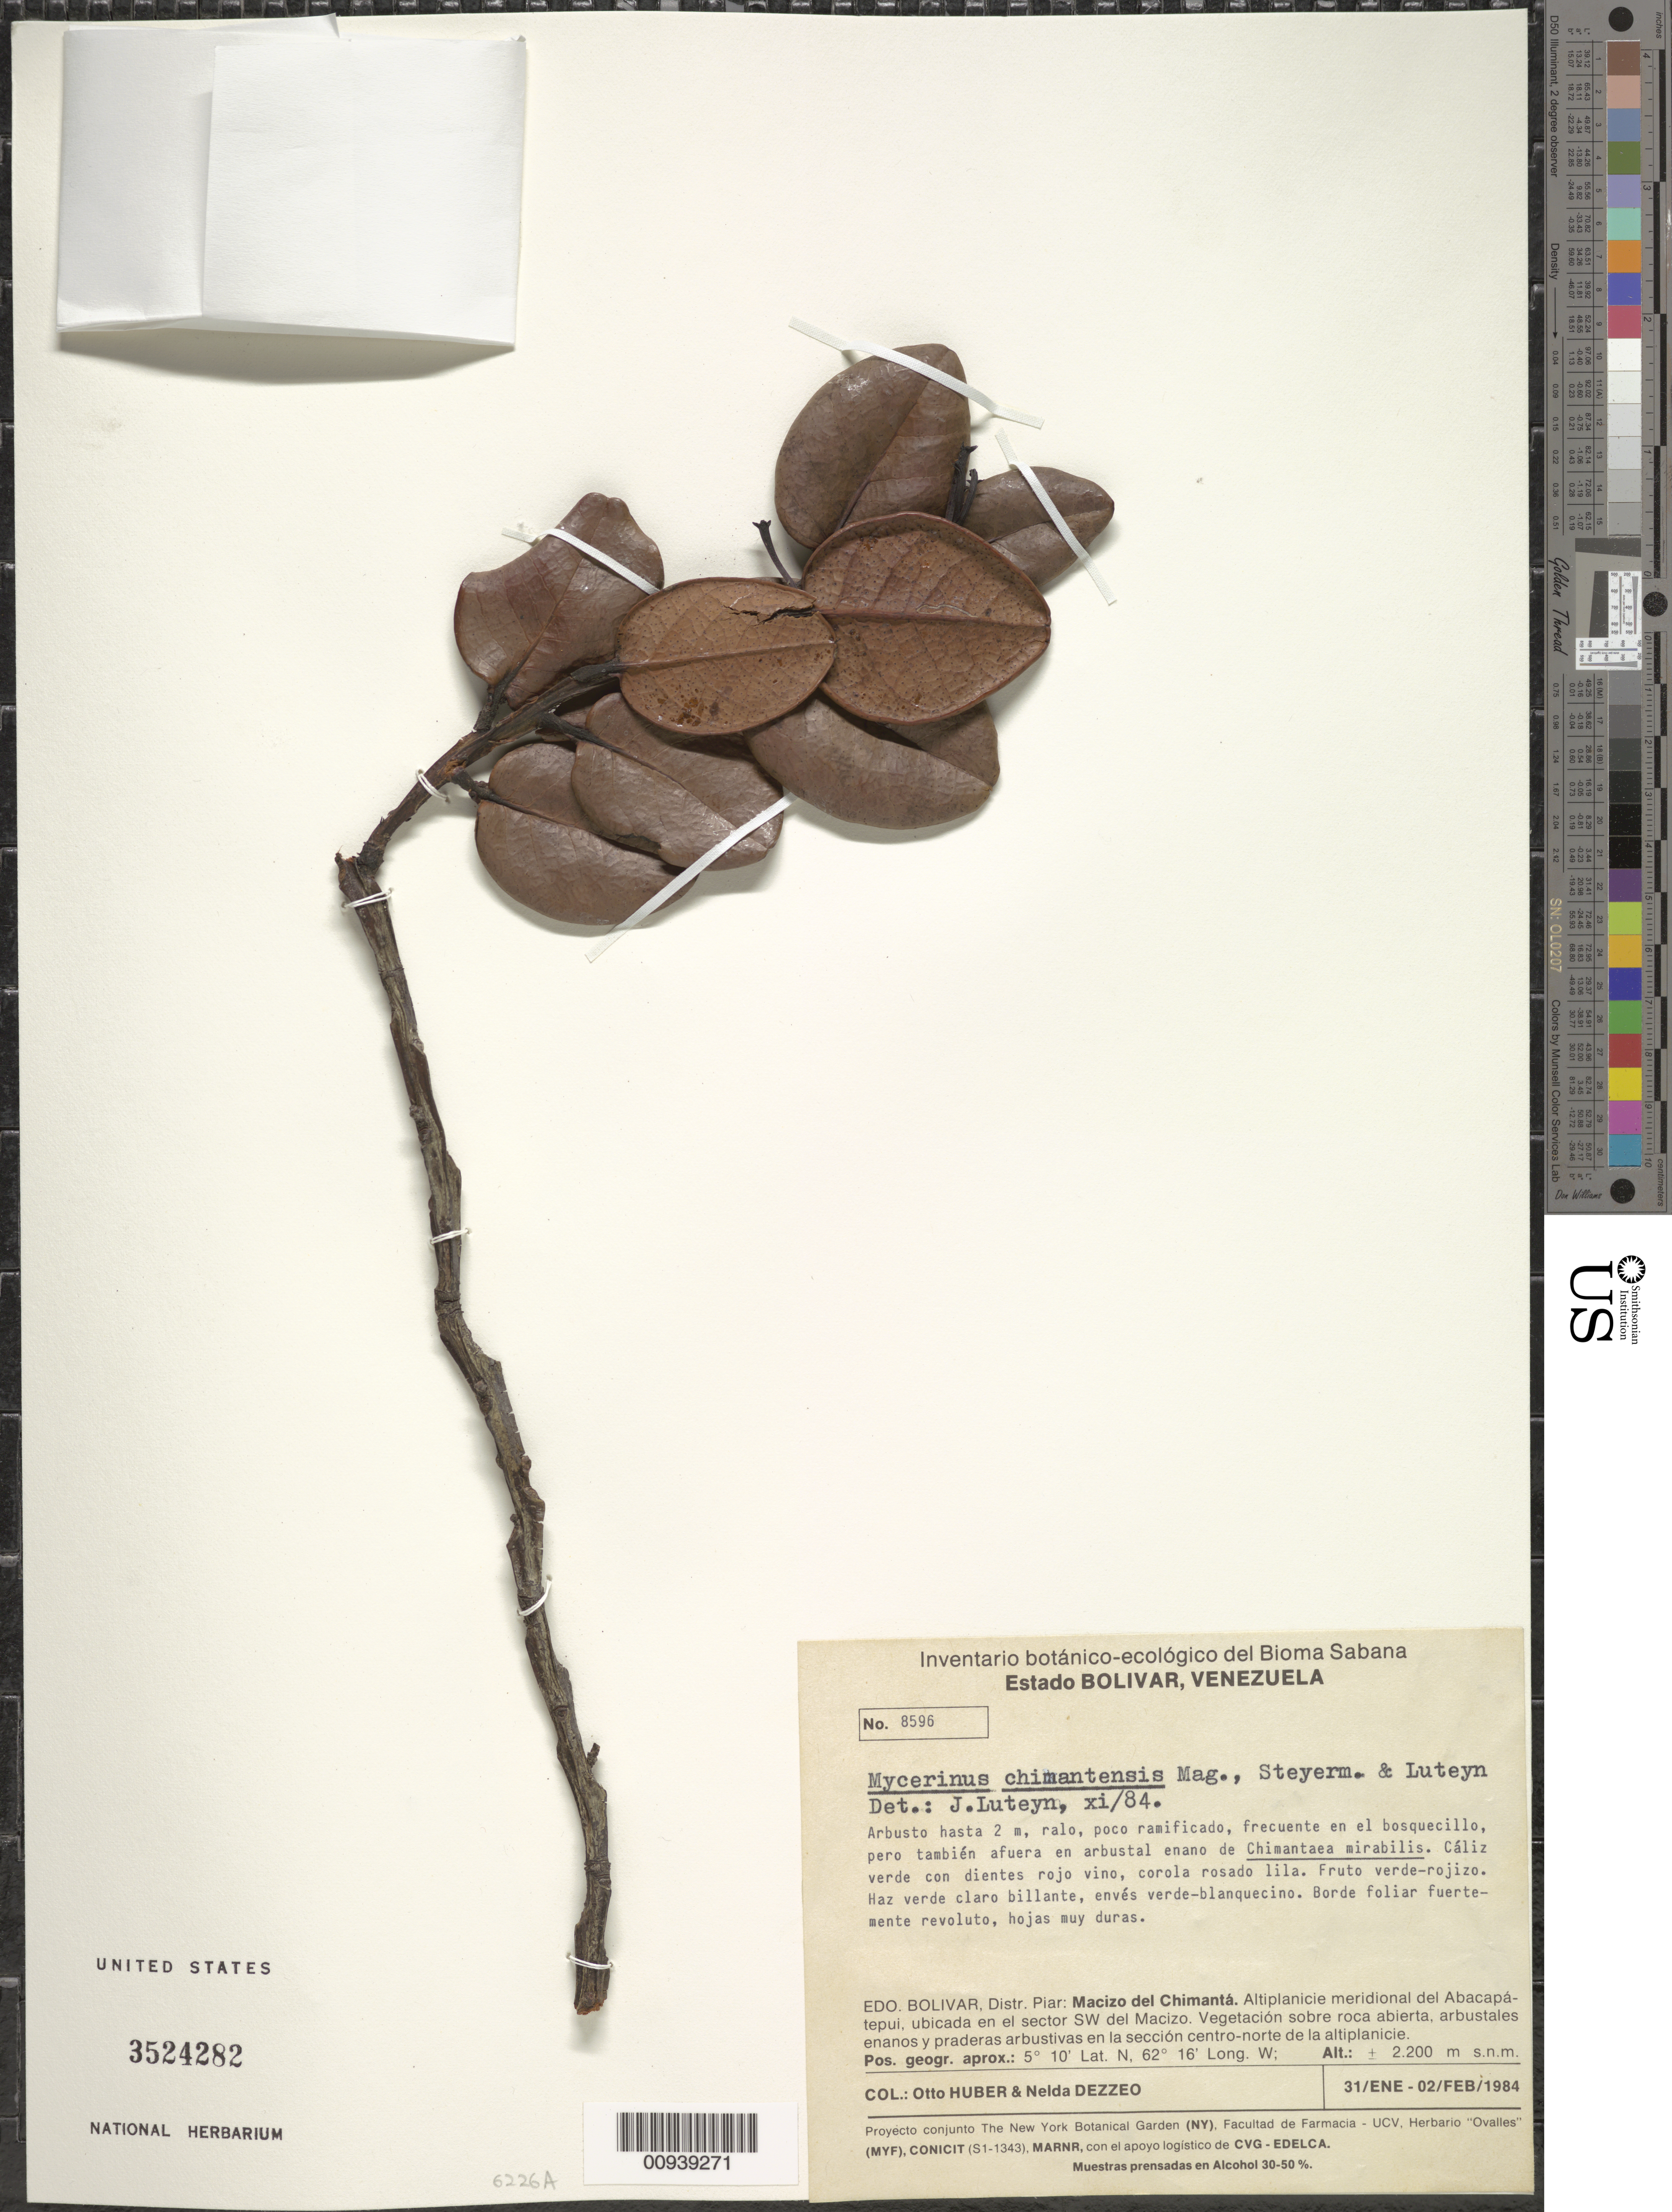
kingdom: Plantae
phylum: Tracheophyta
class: Magnoliopsida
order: Ericales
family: Ericaceae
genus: Mycerinus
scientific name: Mycerinus sp.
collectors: O. Huber & N. Dezzeo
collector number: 8596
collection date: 1984-01-31/1984-02-02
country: Venezuela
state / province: Bolivar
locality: Distr. Piar: Macizo del Chimantá. Altiplanicie meridional del Abacapátepui, ubicada en el sector SW del Macizo.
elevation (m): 2200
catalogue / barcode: US 3524282